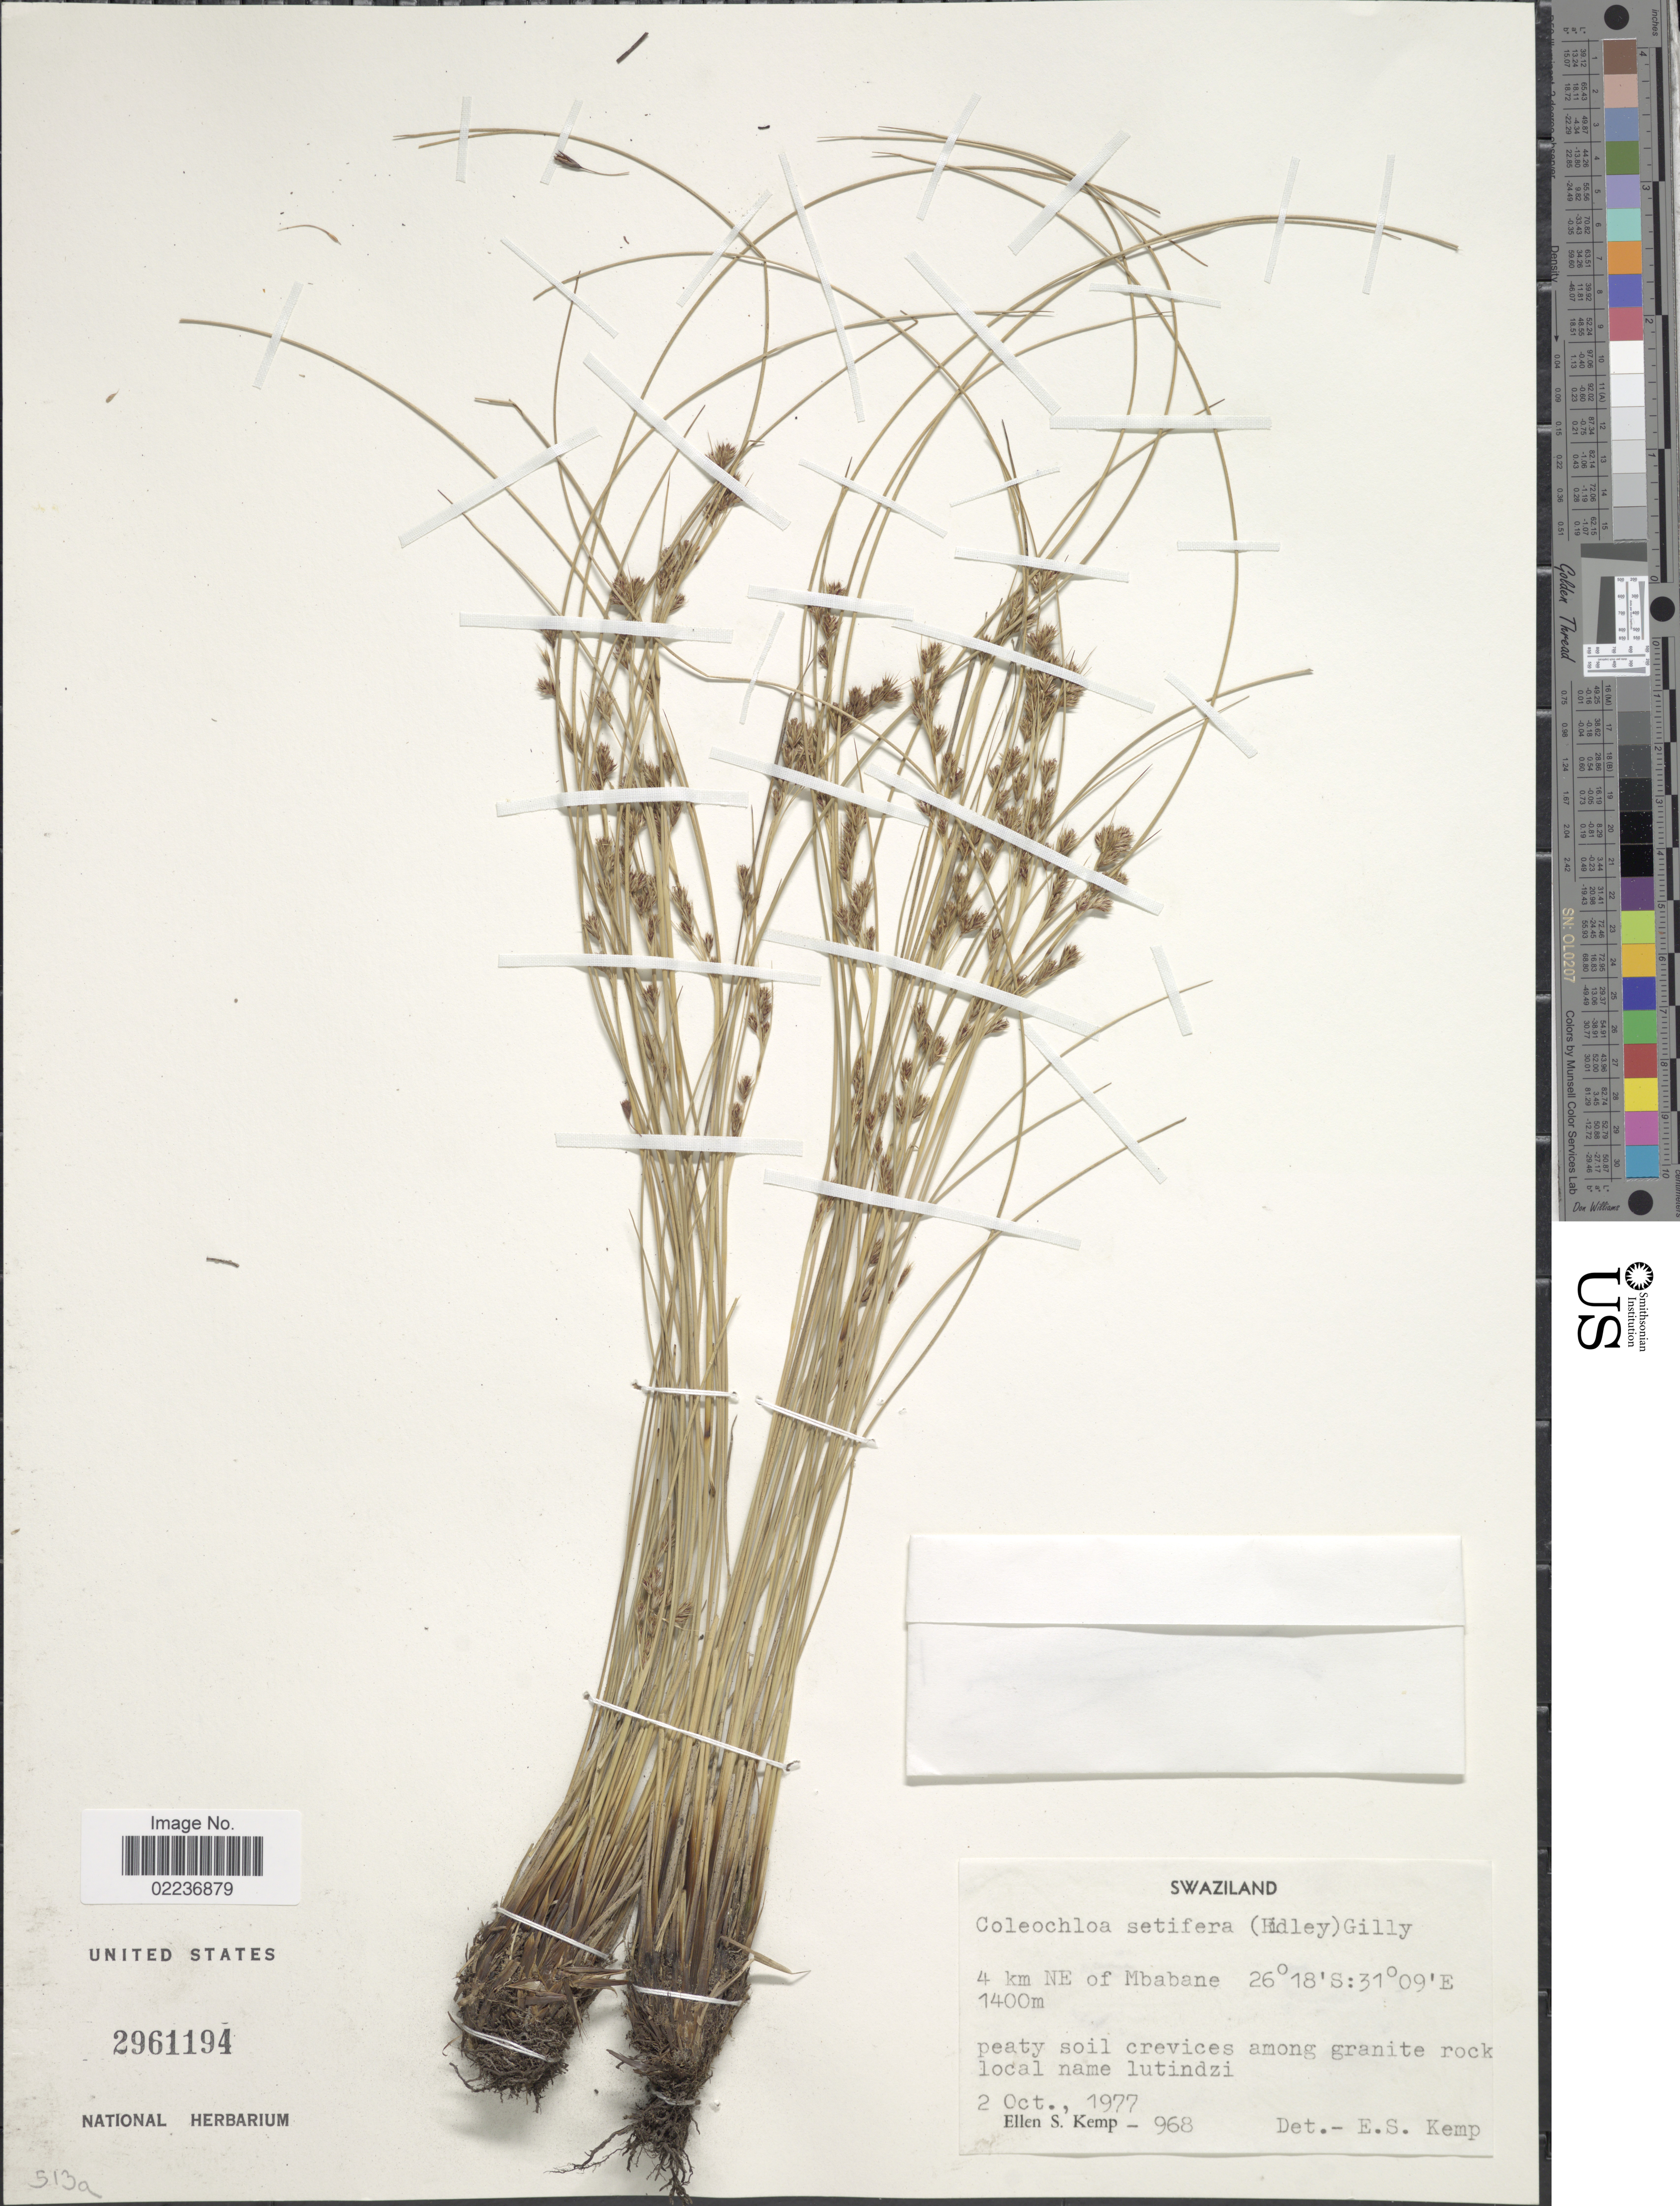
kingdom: Plantae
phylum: Tracheophyta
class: Liliopsida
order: Poales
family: Cyperaceae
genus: Coleochloa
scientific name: Coleochloa setifera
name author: (Ridl.) Gilly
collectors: E. S. Kemp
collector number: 968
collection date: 1977-10-02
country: Eswatini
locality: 4 km NE of Mbabane, among grinte rock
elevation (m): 1400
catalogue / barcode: US 2961194